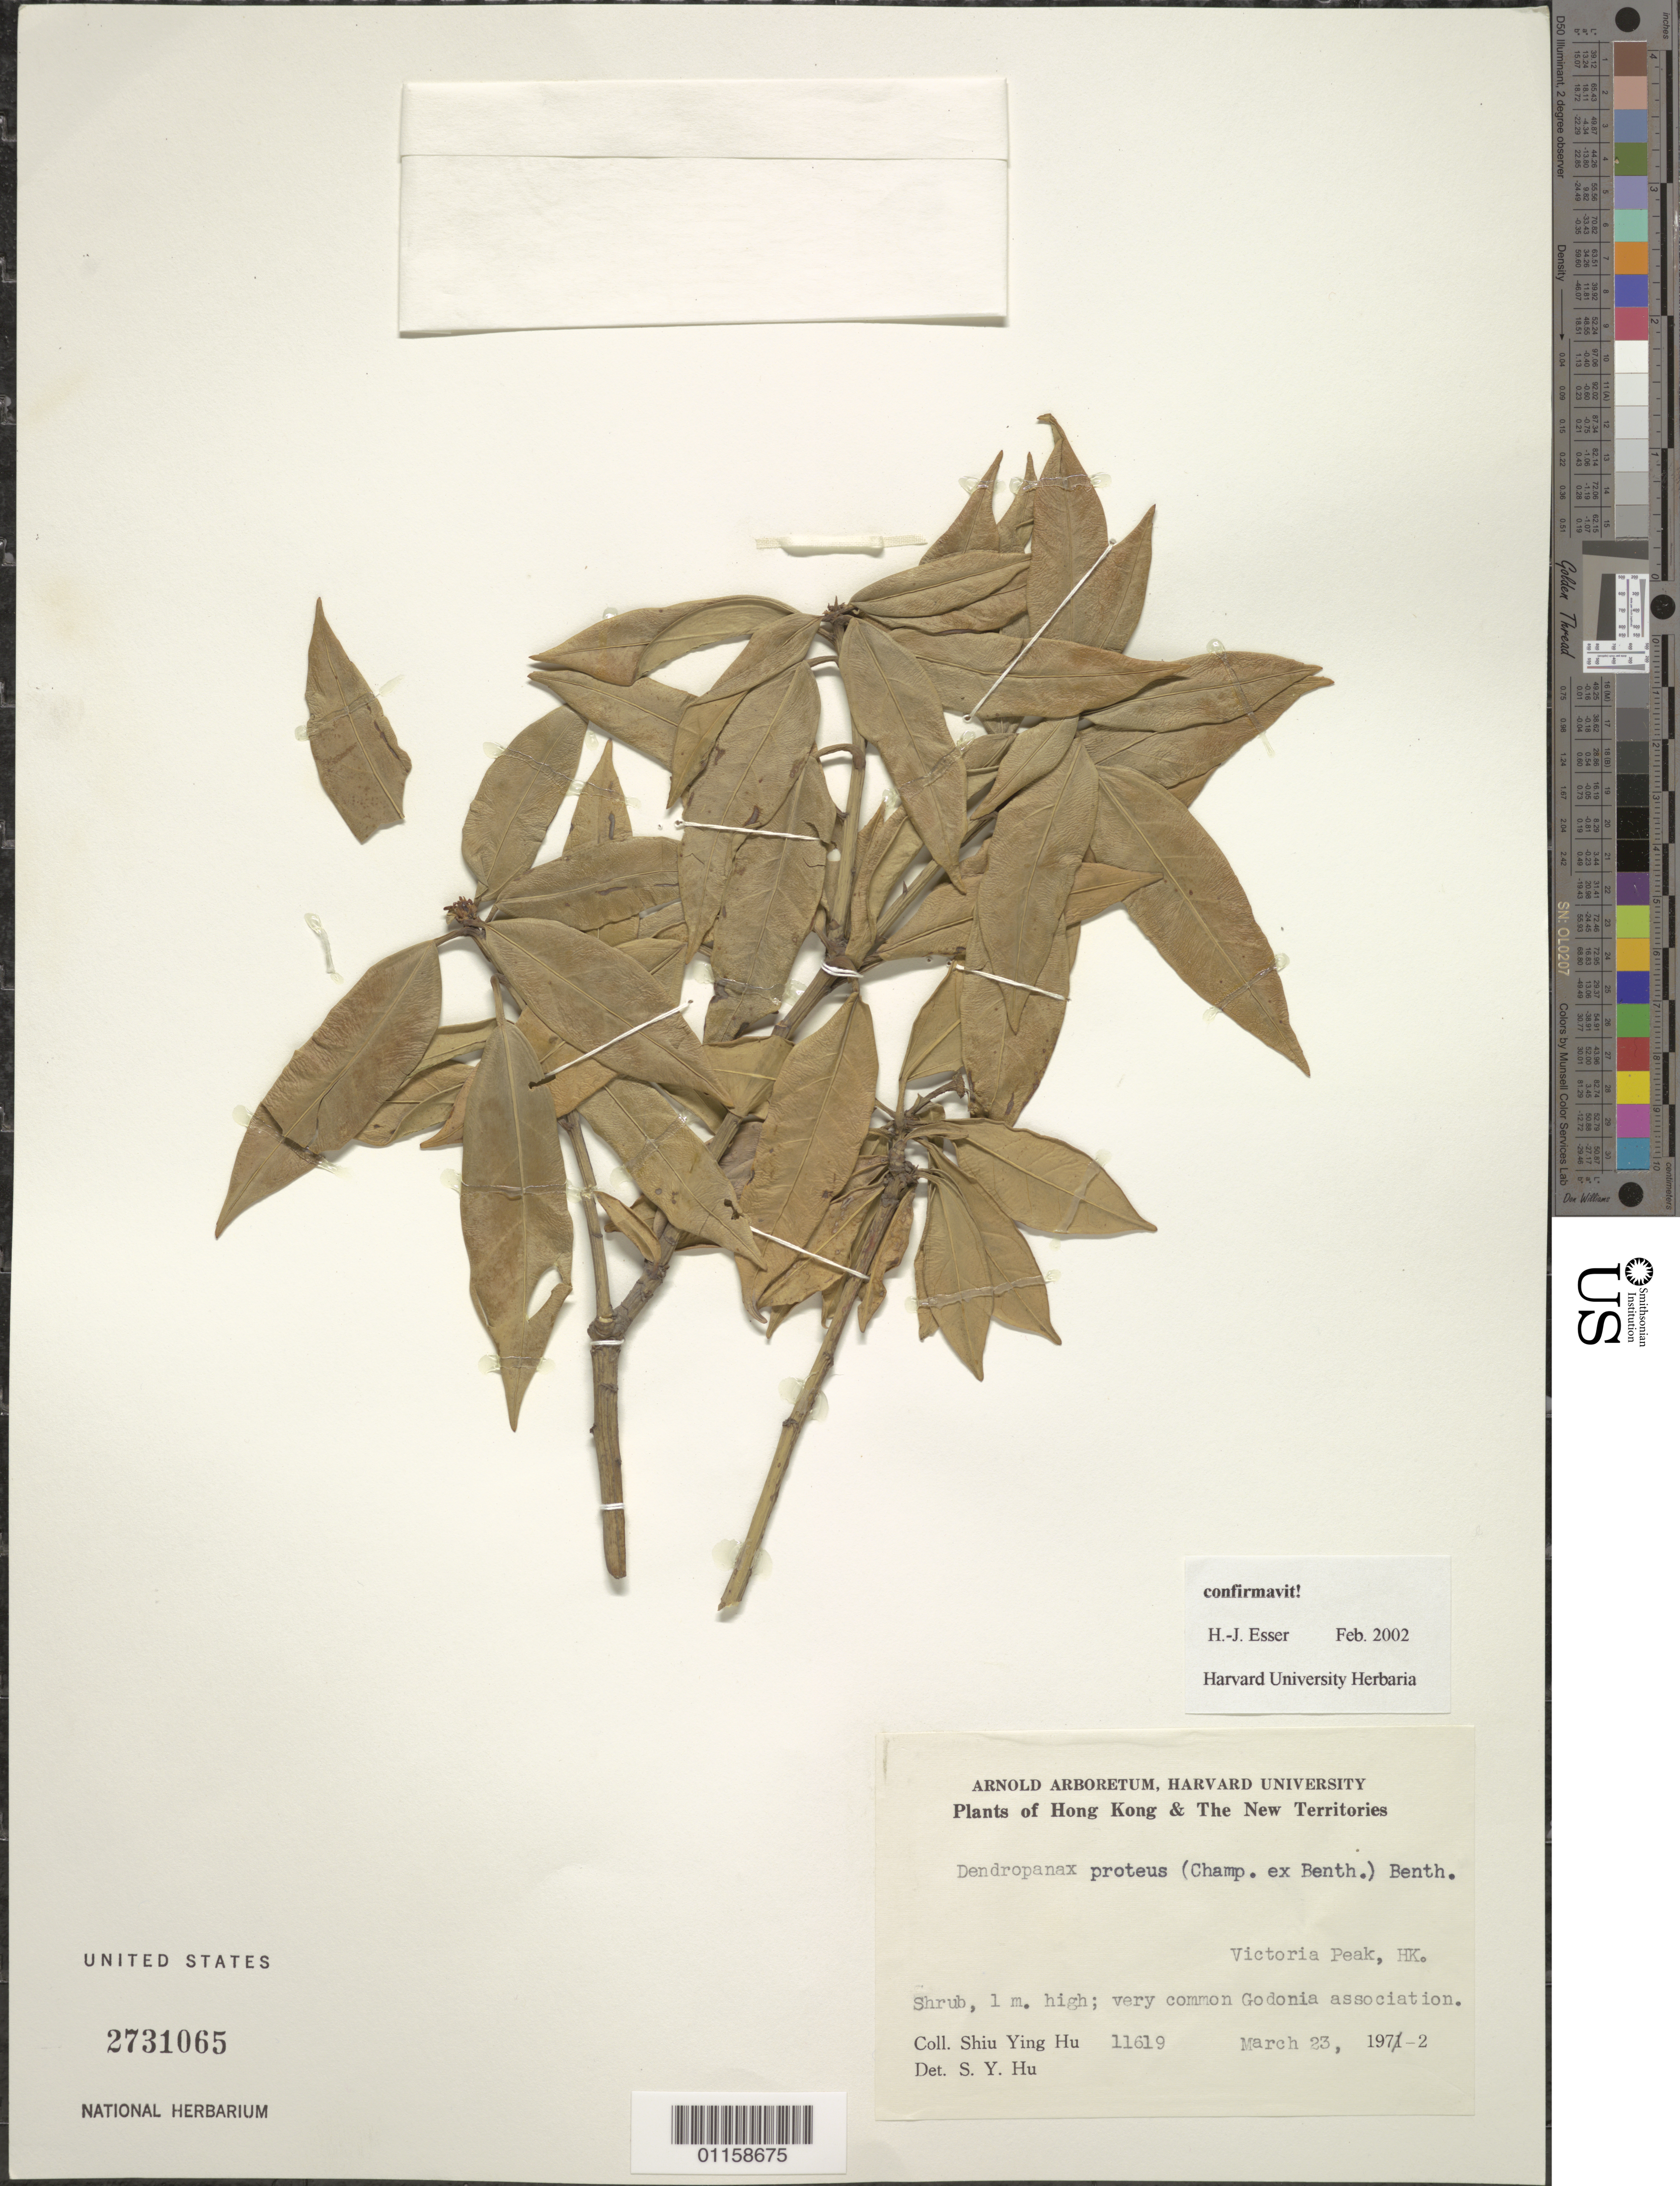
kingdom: Plantae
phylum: Tracheophyta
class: Magnoliopsida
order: Apiales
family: Araliaceae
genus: Dendropanax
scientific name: Dendropanax proteus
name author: (Champ. ex Benth.) Benth.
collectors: S. Y. Hu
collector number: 11619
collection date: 1972-03-23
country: China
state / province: Hong Kong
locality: Victoria Peak.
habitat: Shrub, very common.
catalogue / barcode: US 2731065